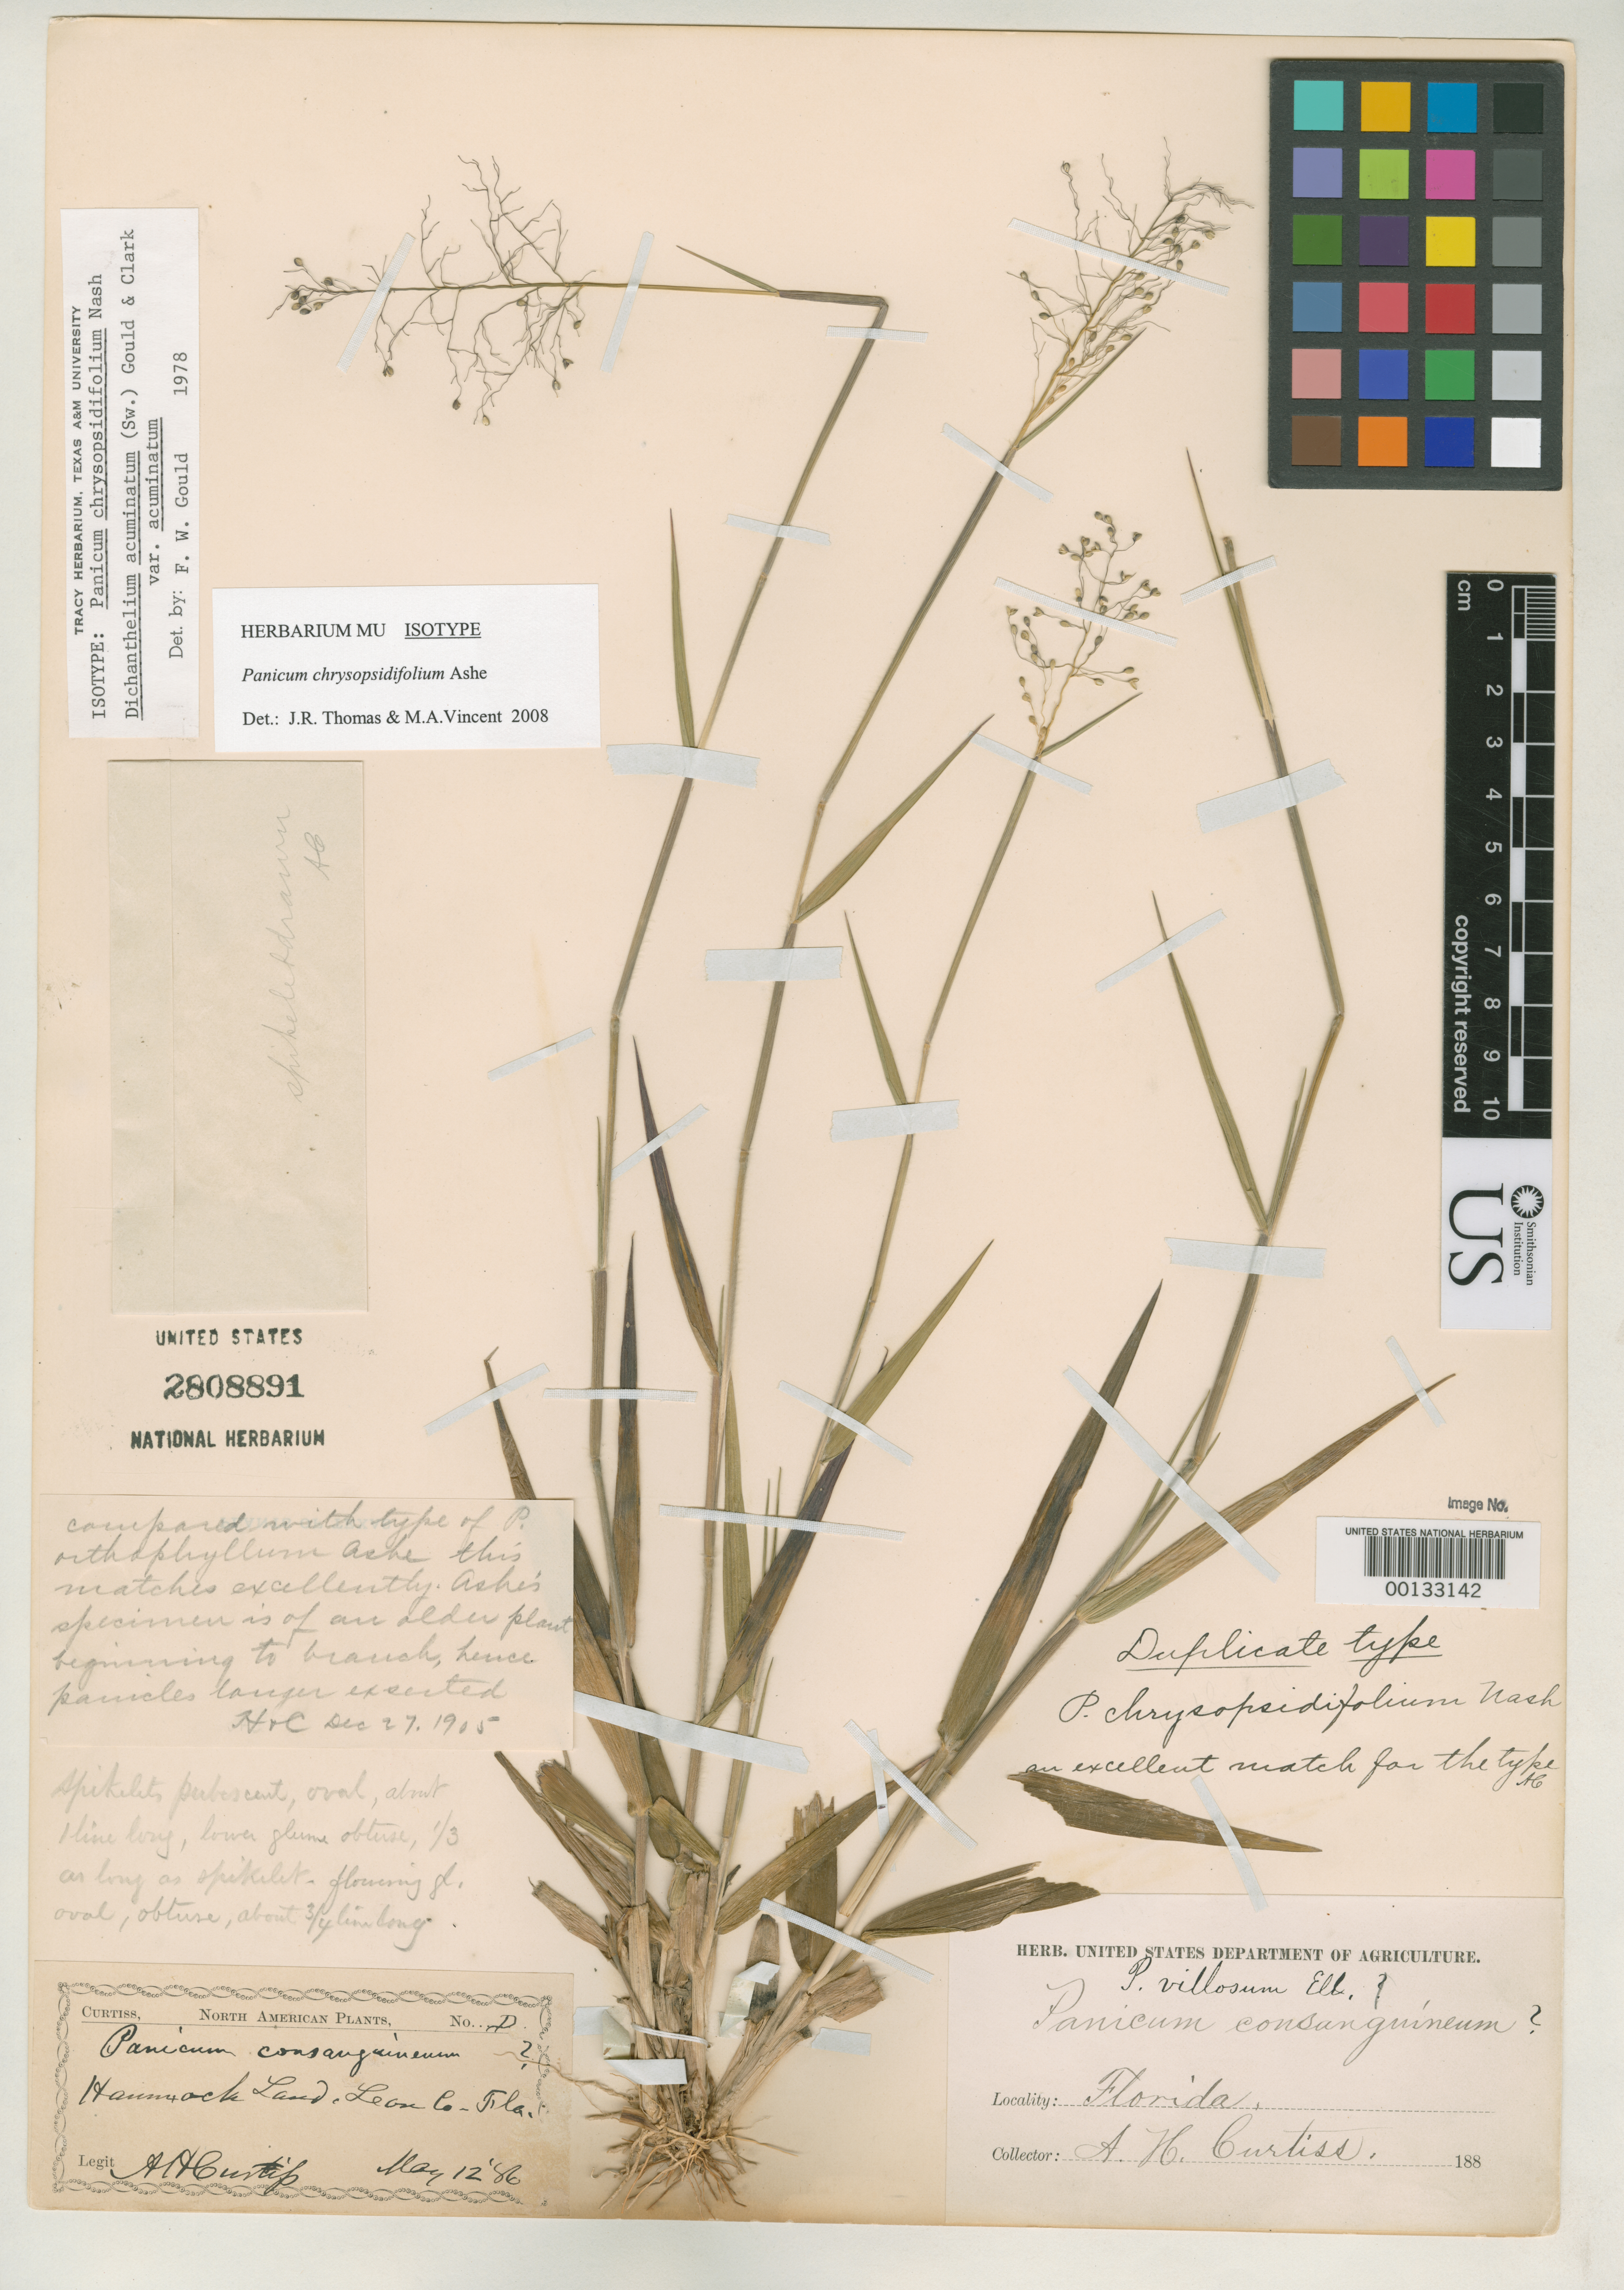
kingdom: Plantae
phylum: Tracheophyta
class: Liliopsida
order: Poales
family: Poaceae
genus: Panicum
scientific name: Panicum chrysopsidifolium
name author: Nash in Small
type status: Isotype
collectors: A. H. Curtiss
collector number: D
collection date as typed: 12 May 1886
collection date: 1886-05-12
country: United States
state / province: Florida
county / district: Leon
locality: Hammock Land.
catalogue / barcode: US 2808891